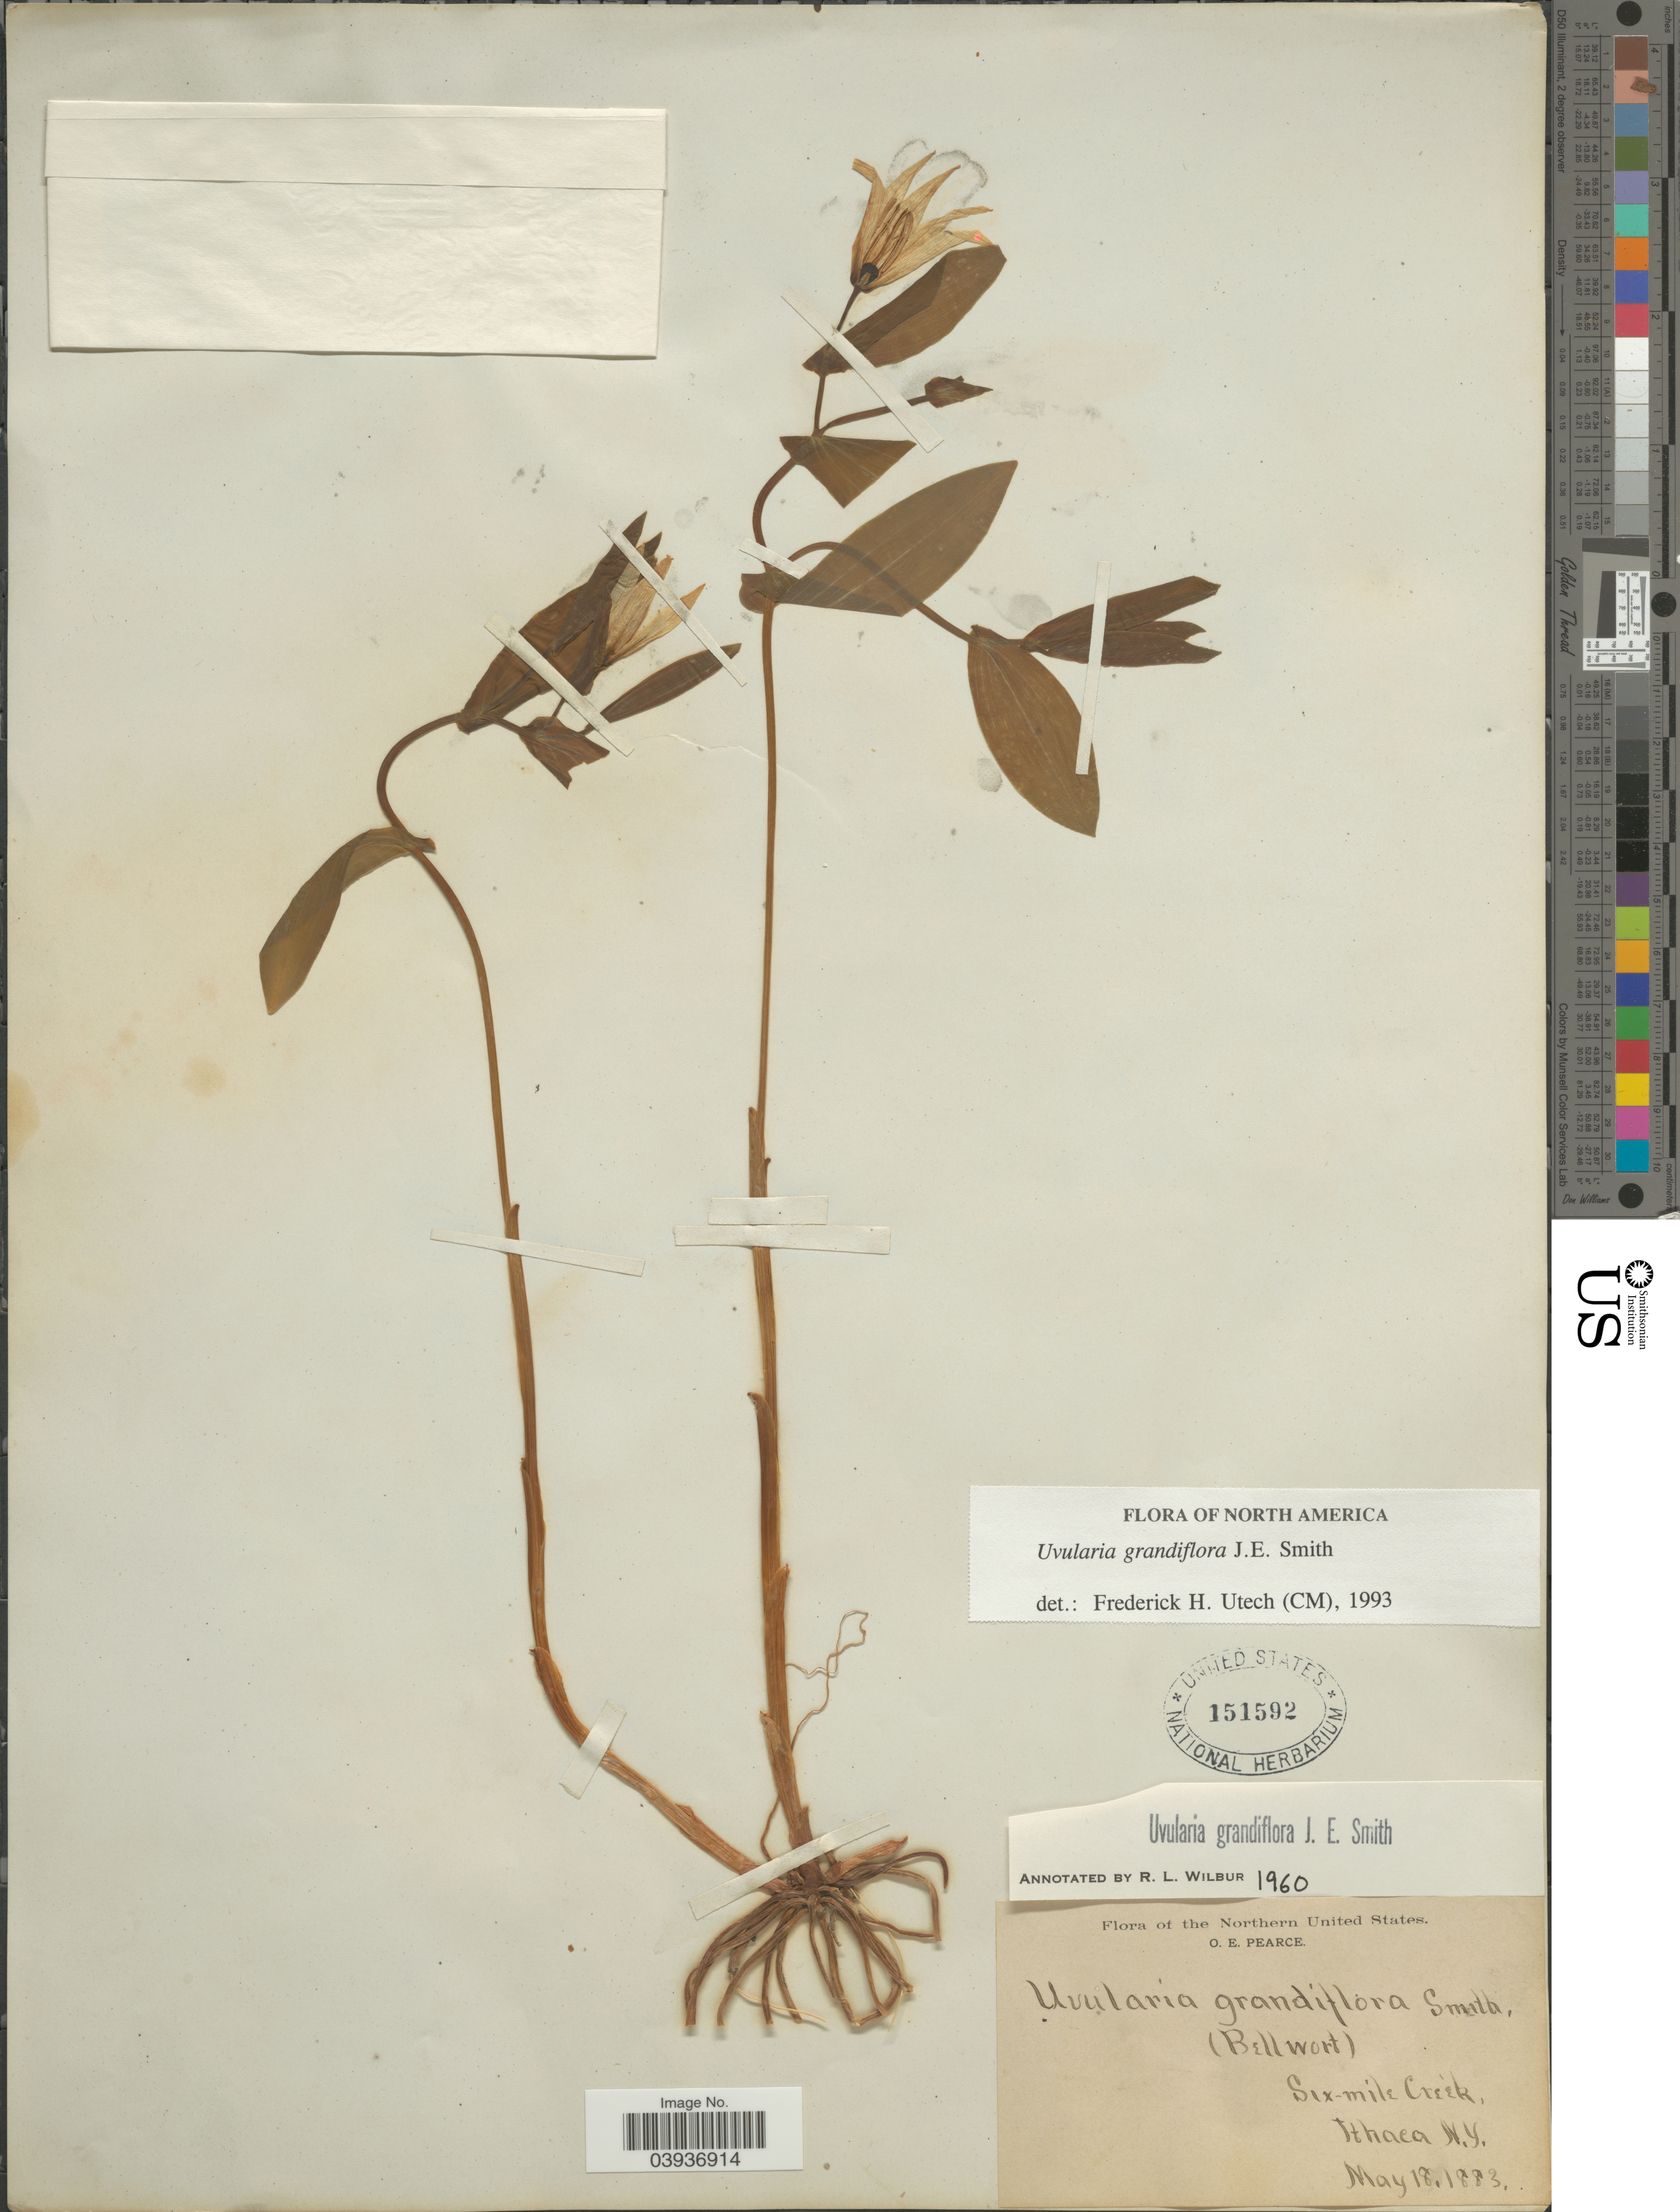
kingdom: Plantae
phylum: Tracheophyta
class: Liliopsida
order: Liliales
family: Colchicaceae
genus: Uvularia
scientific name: Uvularia grandiflora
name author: Sm.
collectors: O. E. Pearce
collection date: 1883-05-18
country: United States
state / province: New York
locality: Six-mile Creek, Ithaca.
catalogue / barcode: US 151592